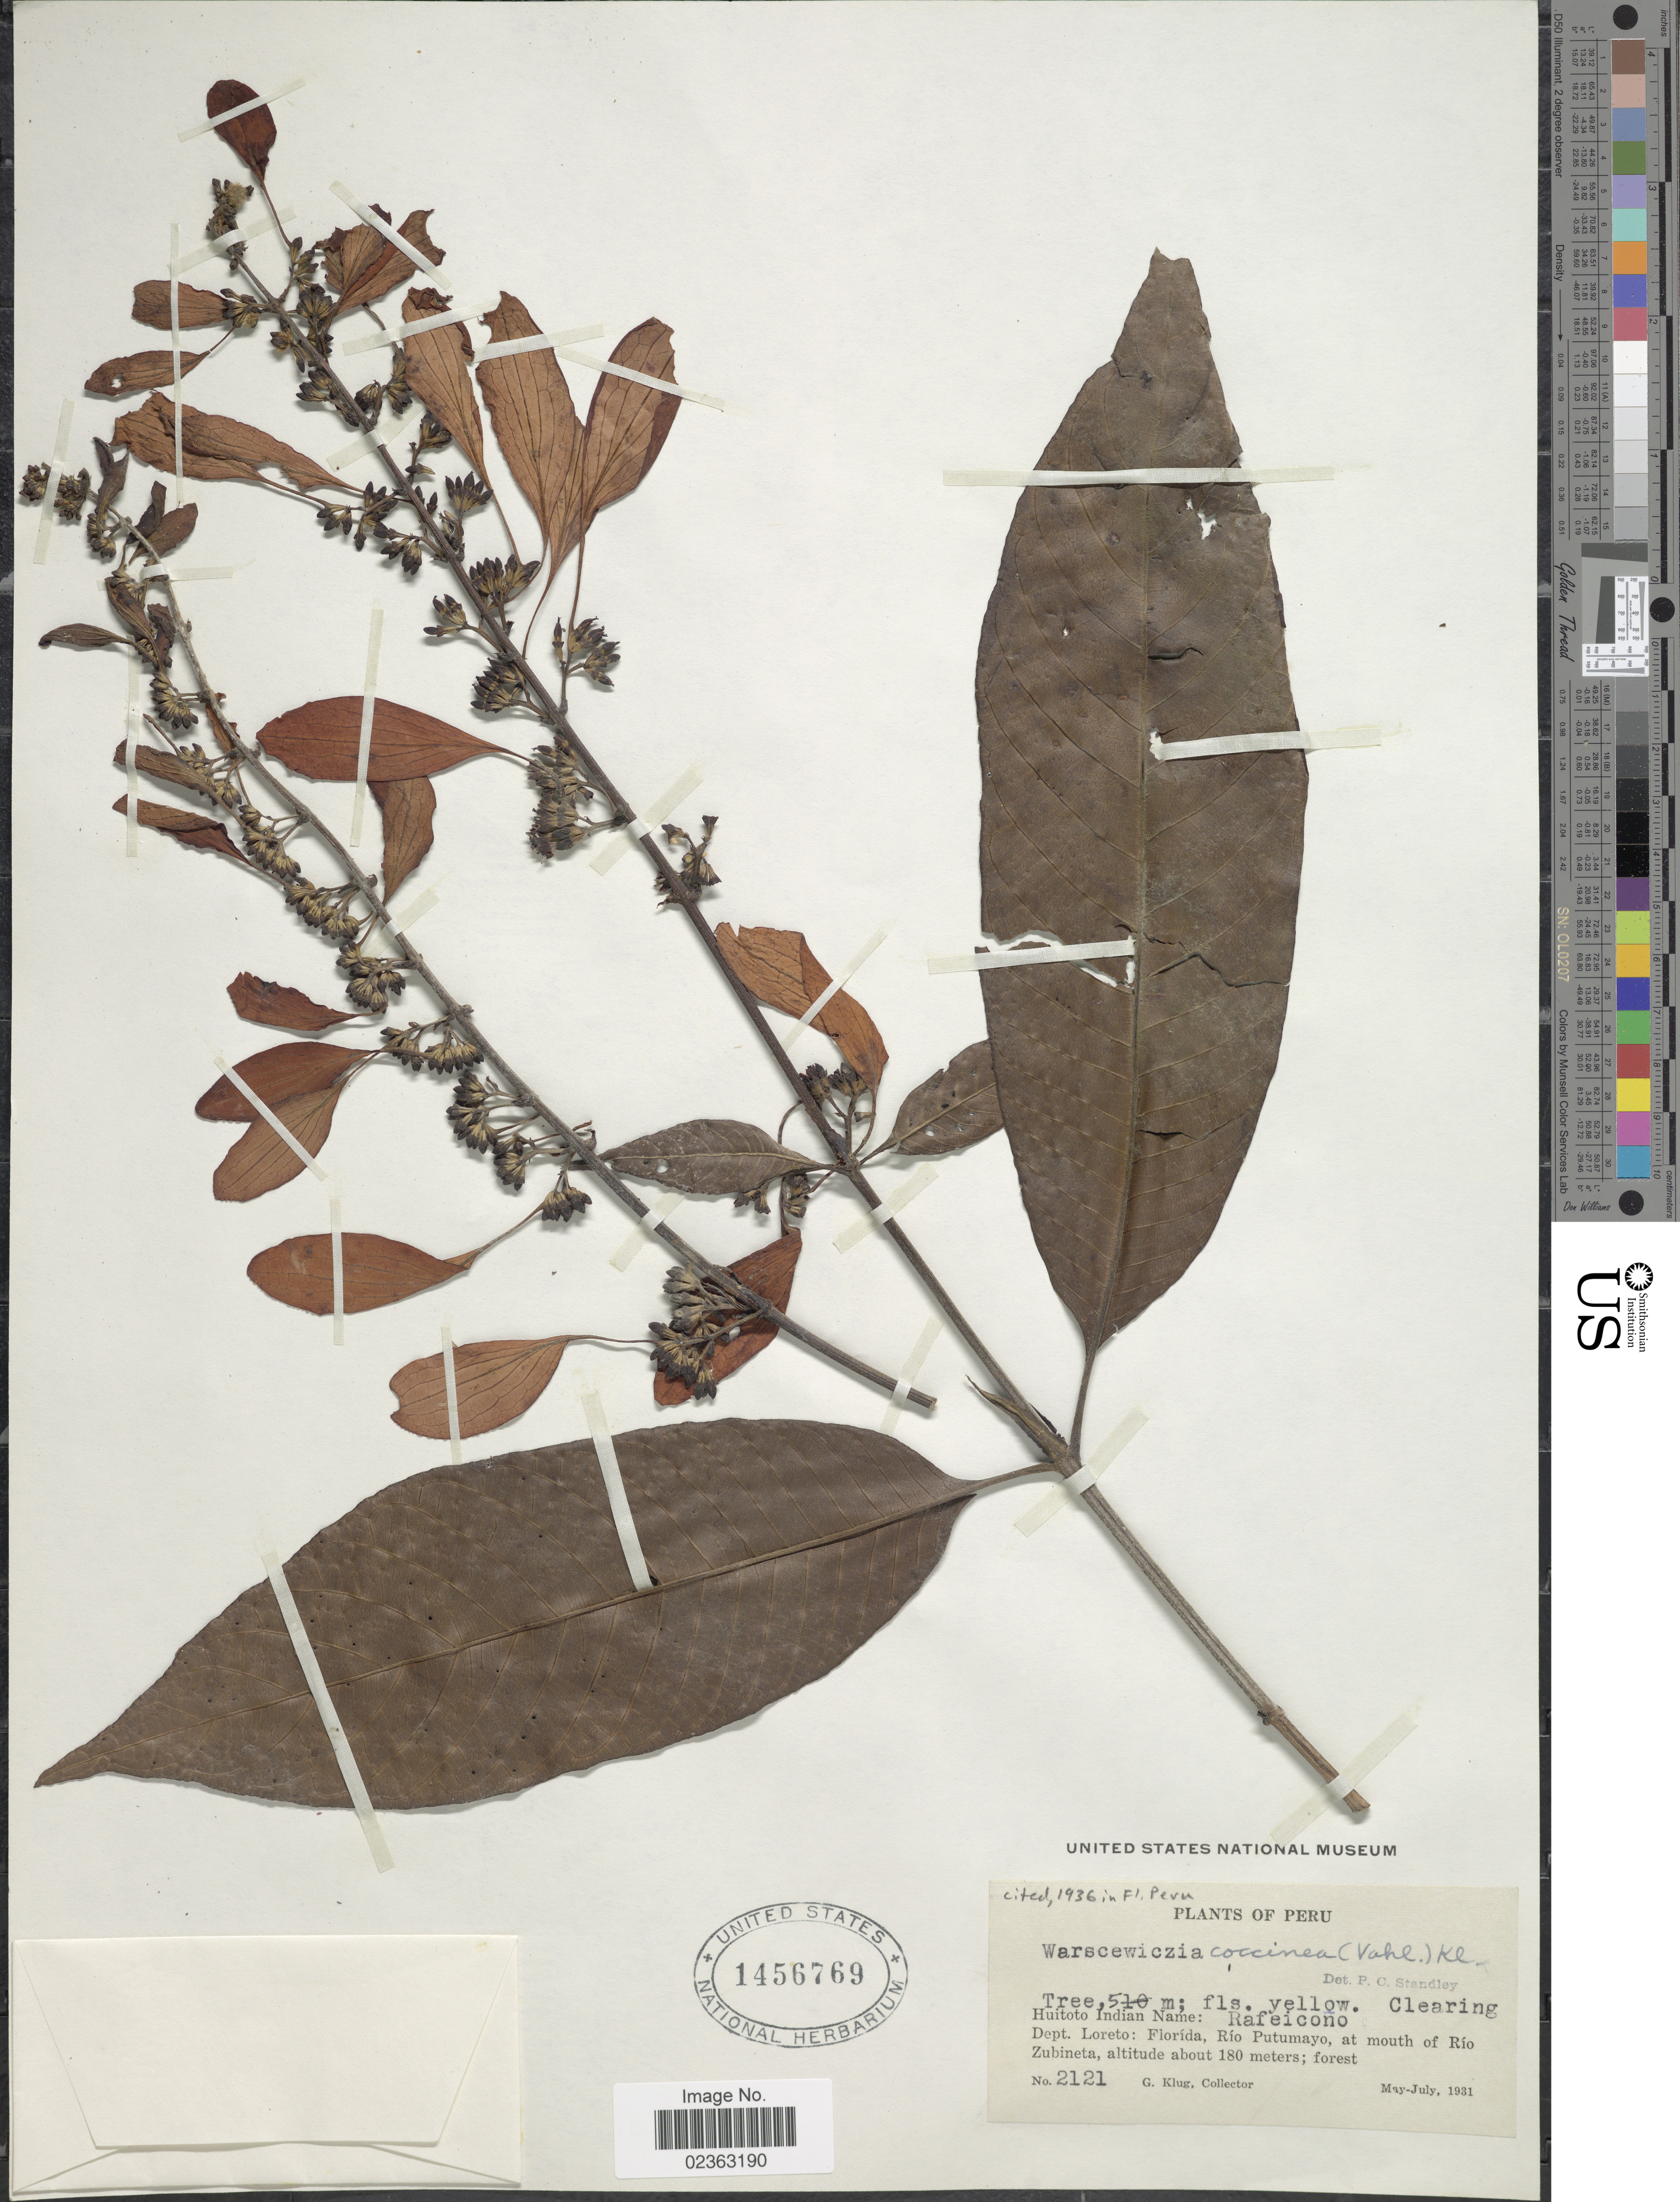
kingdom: Plantae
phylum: Tracheophyta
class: Magnoliopsida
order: Gentianales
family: Rubiaceae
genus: Warszewiczia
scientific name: Warszewiczia coccinea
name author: (Vahl) Klotzsch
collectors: G. Klug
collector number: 2121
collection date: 1931-05/1931-07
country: Peru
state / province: Loreto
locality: Florida, Rio Putumayo, at mouth of Rio Zubineta; forest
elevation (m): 180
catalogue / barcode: US 1456769